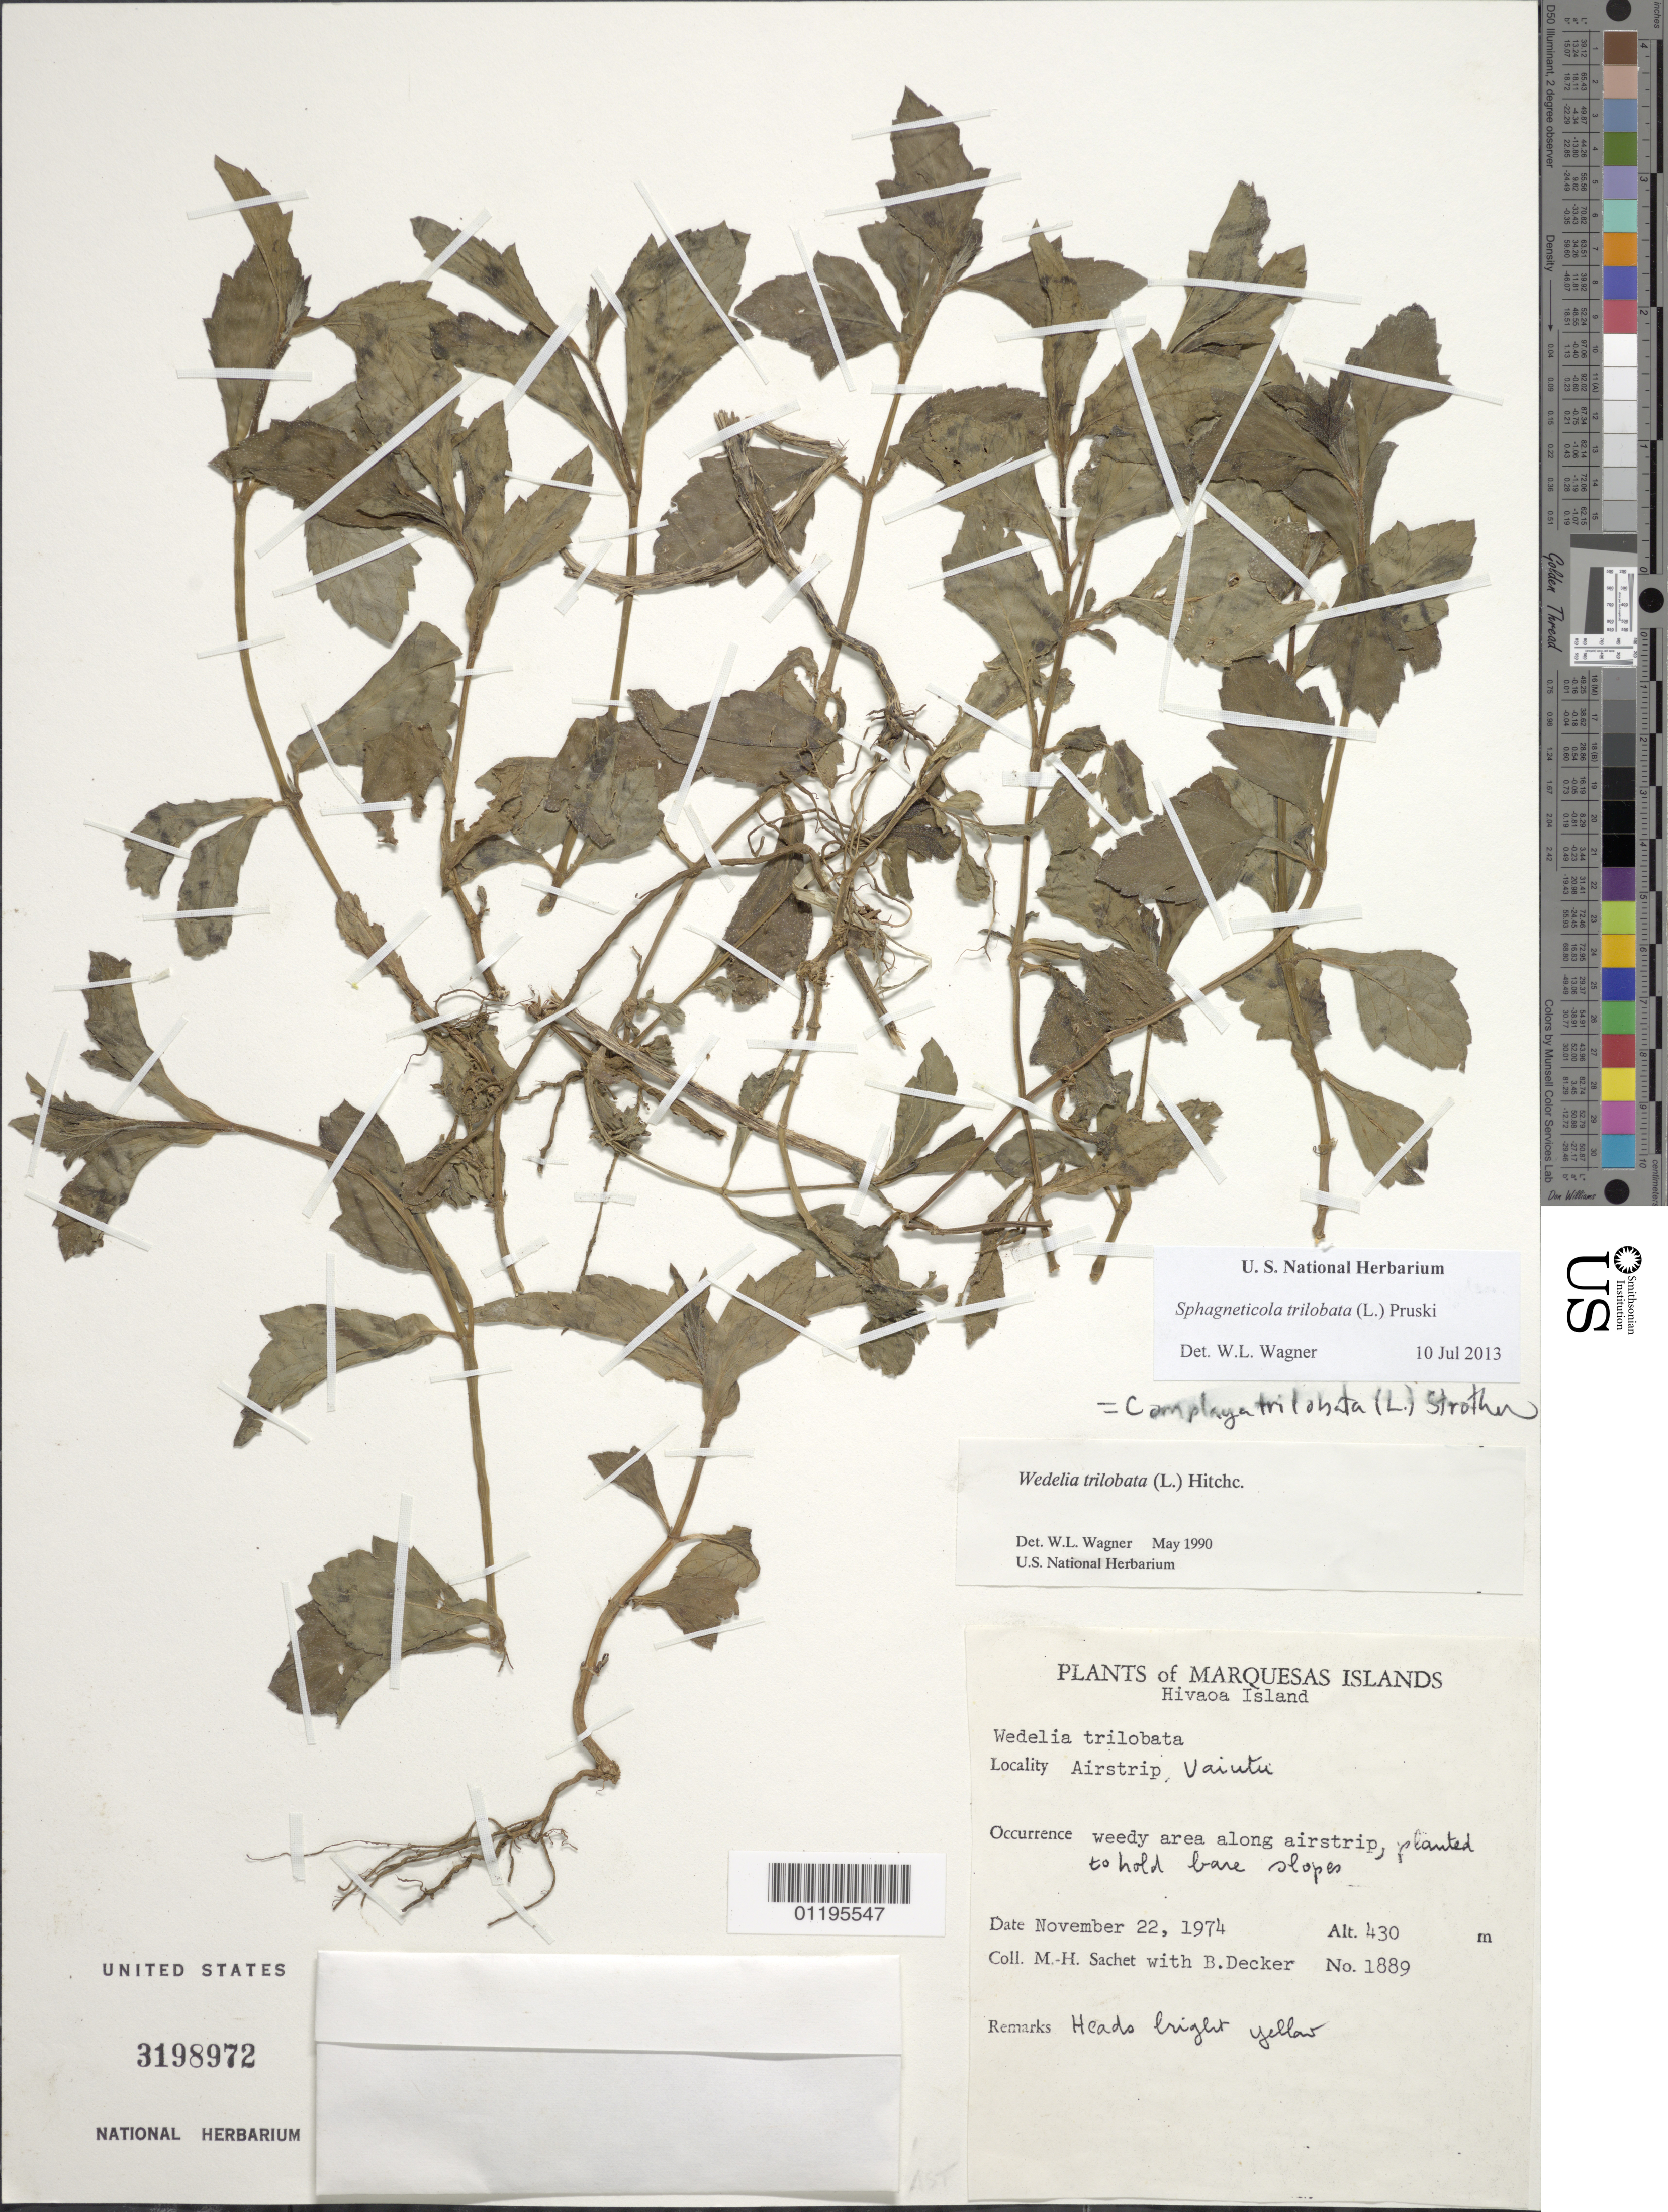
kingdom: Plantae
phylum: Tracheophyta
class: Magnoliopsida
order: Asterales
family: Asteraceae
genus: Sphagneticola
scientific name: Sphagneticola trilobata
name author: (L.) Pruski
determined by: Wagner, W. L., (BOT), Smithsonian Institution - National Museum of Natural History (UNITED STATES)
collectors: M.-H. Sachet & B. G. Decker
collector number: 1889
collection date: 1974-11-22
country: French Polynesia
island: Hiva Oa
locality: Vaiutu, airstrip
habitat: Planted to hold bare slopes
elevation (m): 430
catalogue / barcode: US 3198972